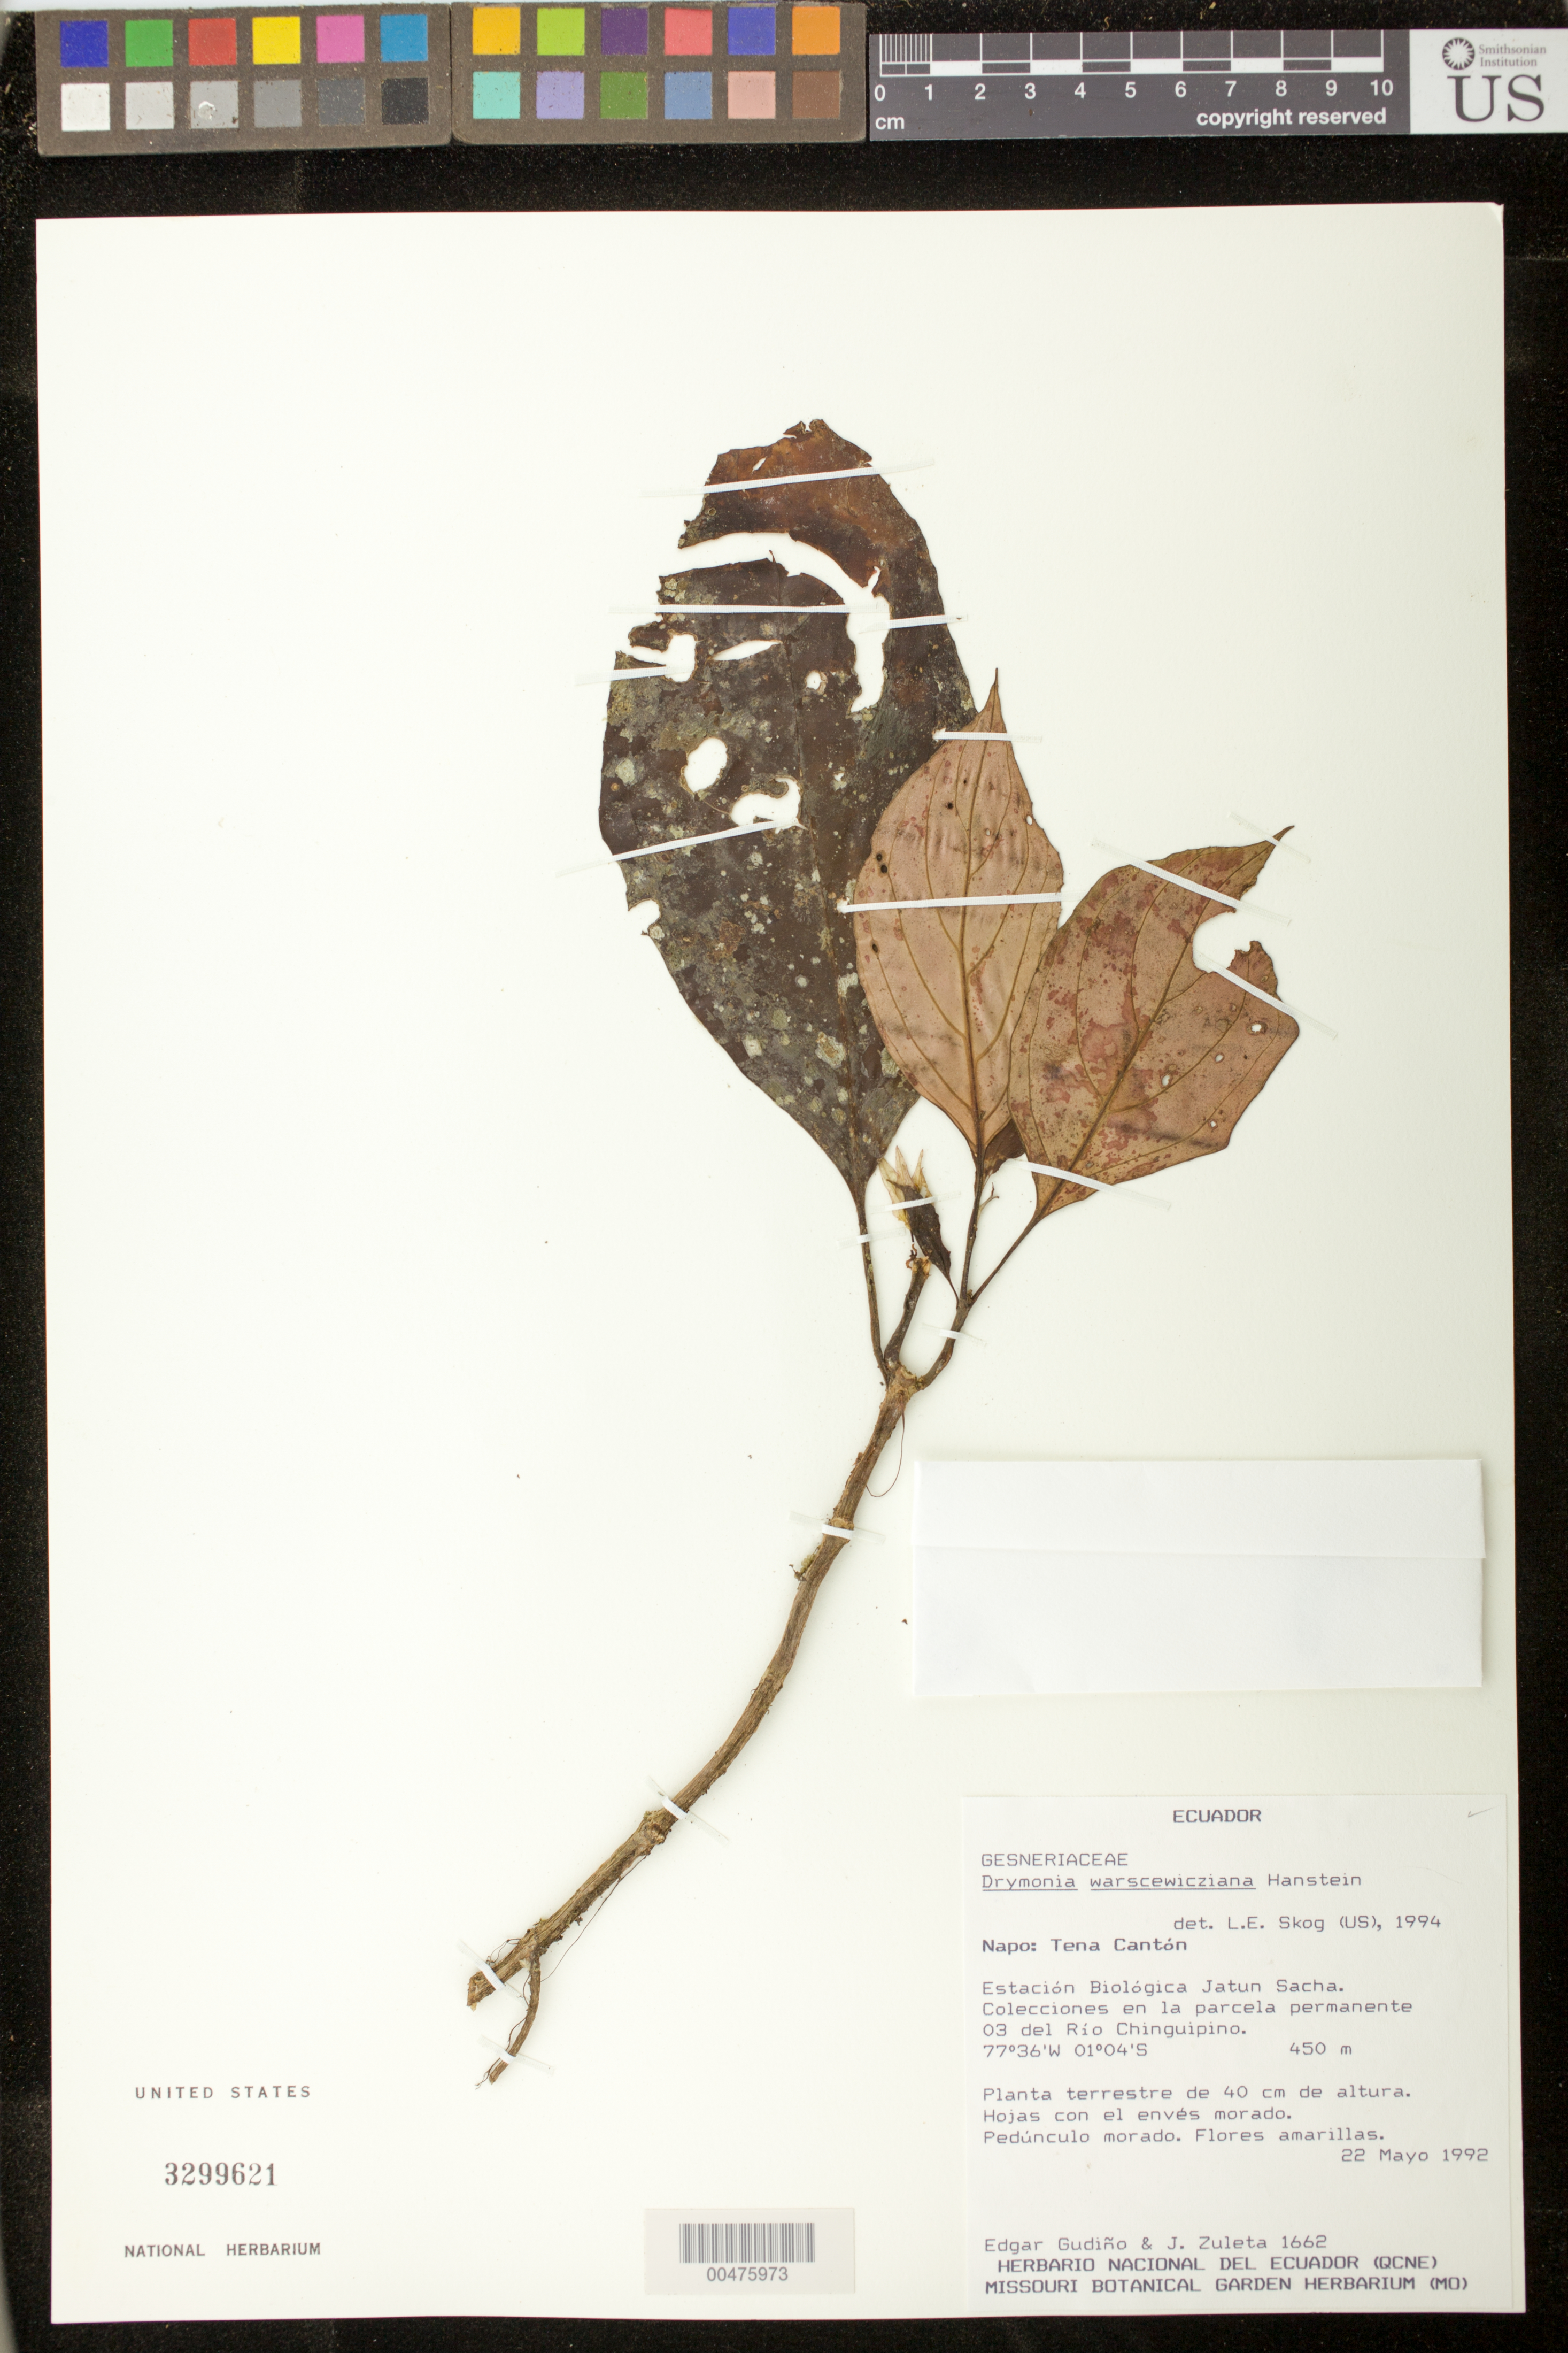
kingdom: Plantae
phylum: Tracheophyta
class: Magnoliopsida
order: Lamiales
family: Gesneriaceae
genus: Drymonia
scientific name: Drymonia warszewicziana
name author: Hanst.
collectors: E. Gudiño & J. Zueta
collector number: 1662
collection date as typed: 22 May 1992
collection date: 1992-05-22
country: Ecuador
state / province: Napo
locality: Tena Canton, Jatun Sacha Biological Station, Rio Chinguipino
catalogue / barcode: US 3299621